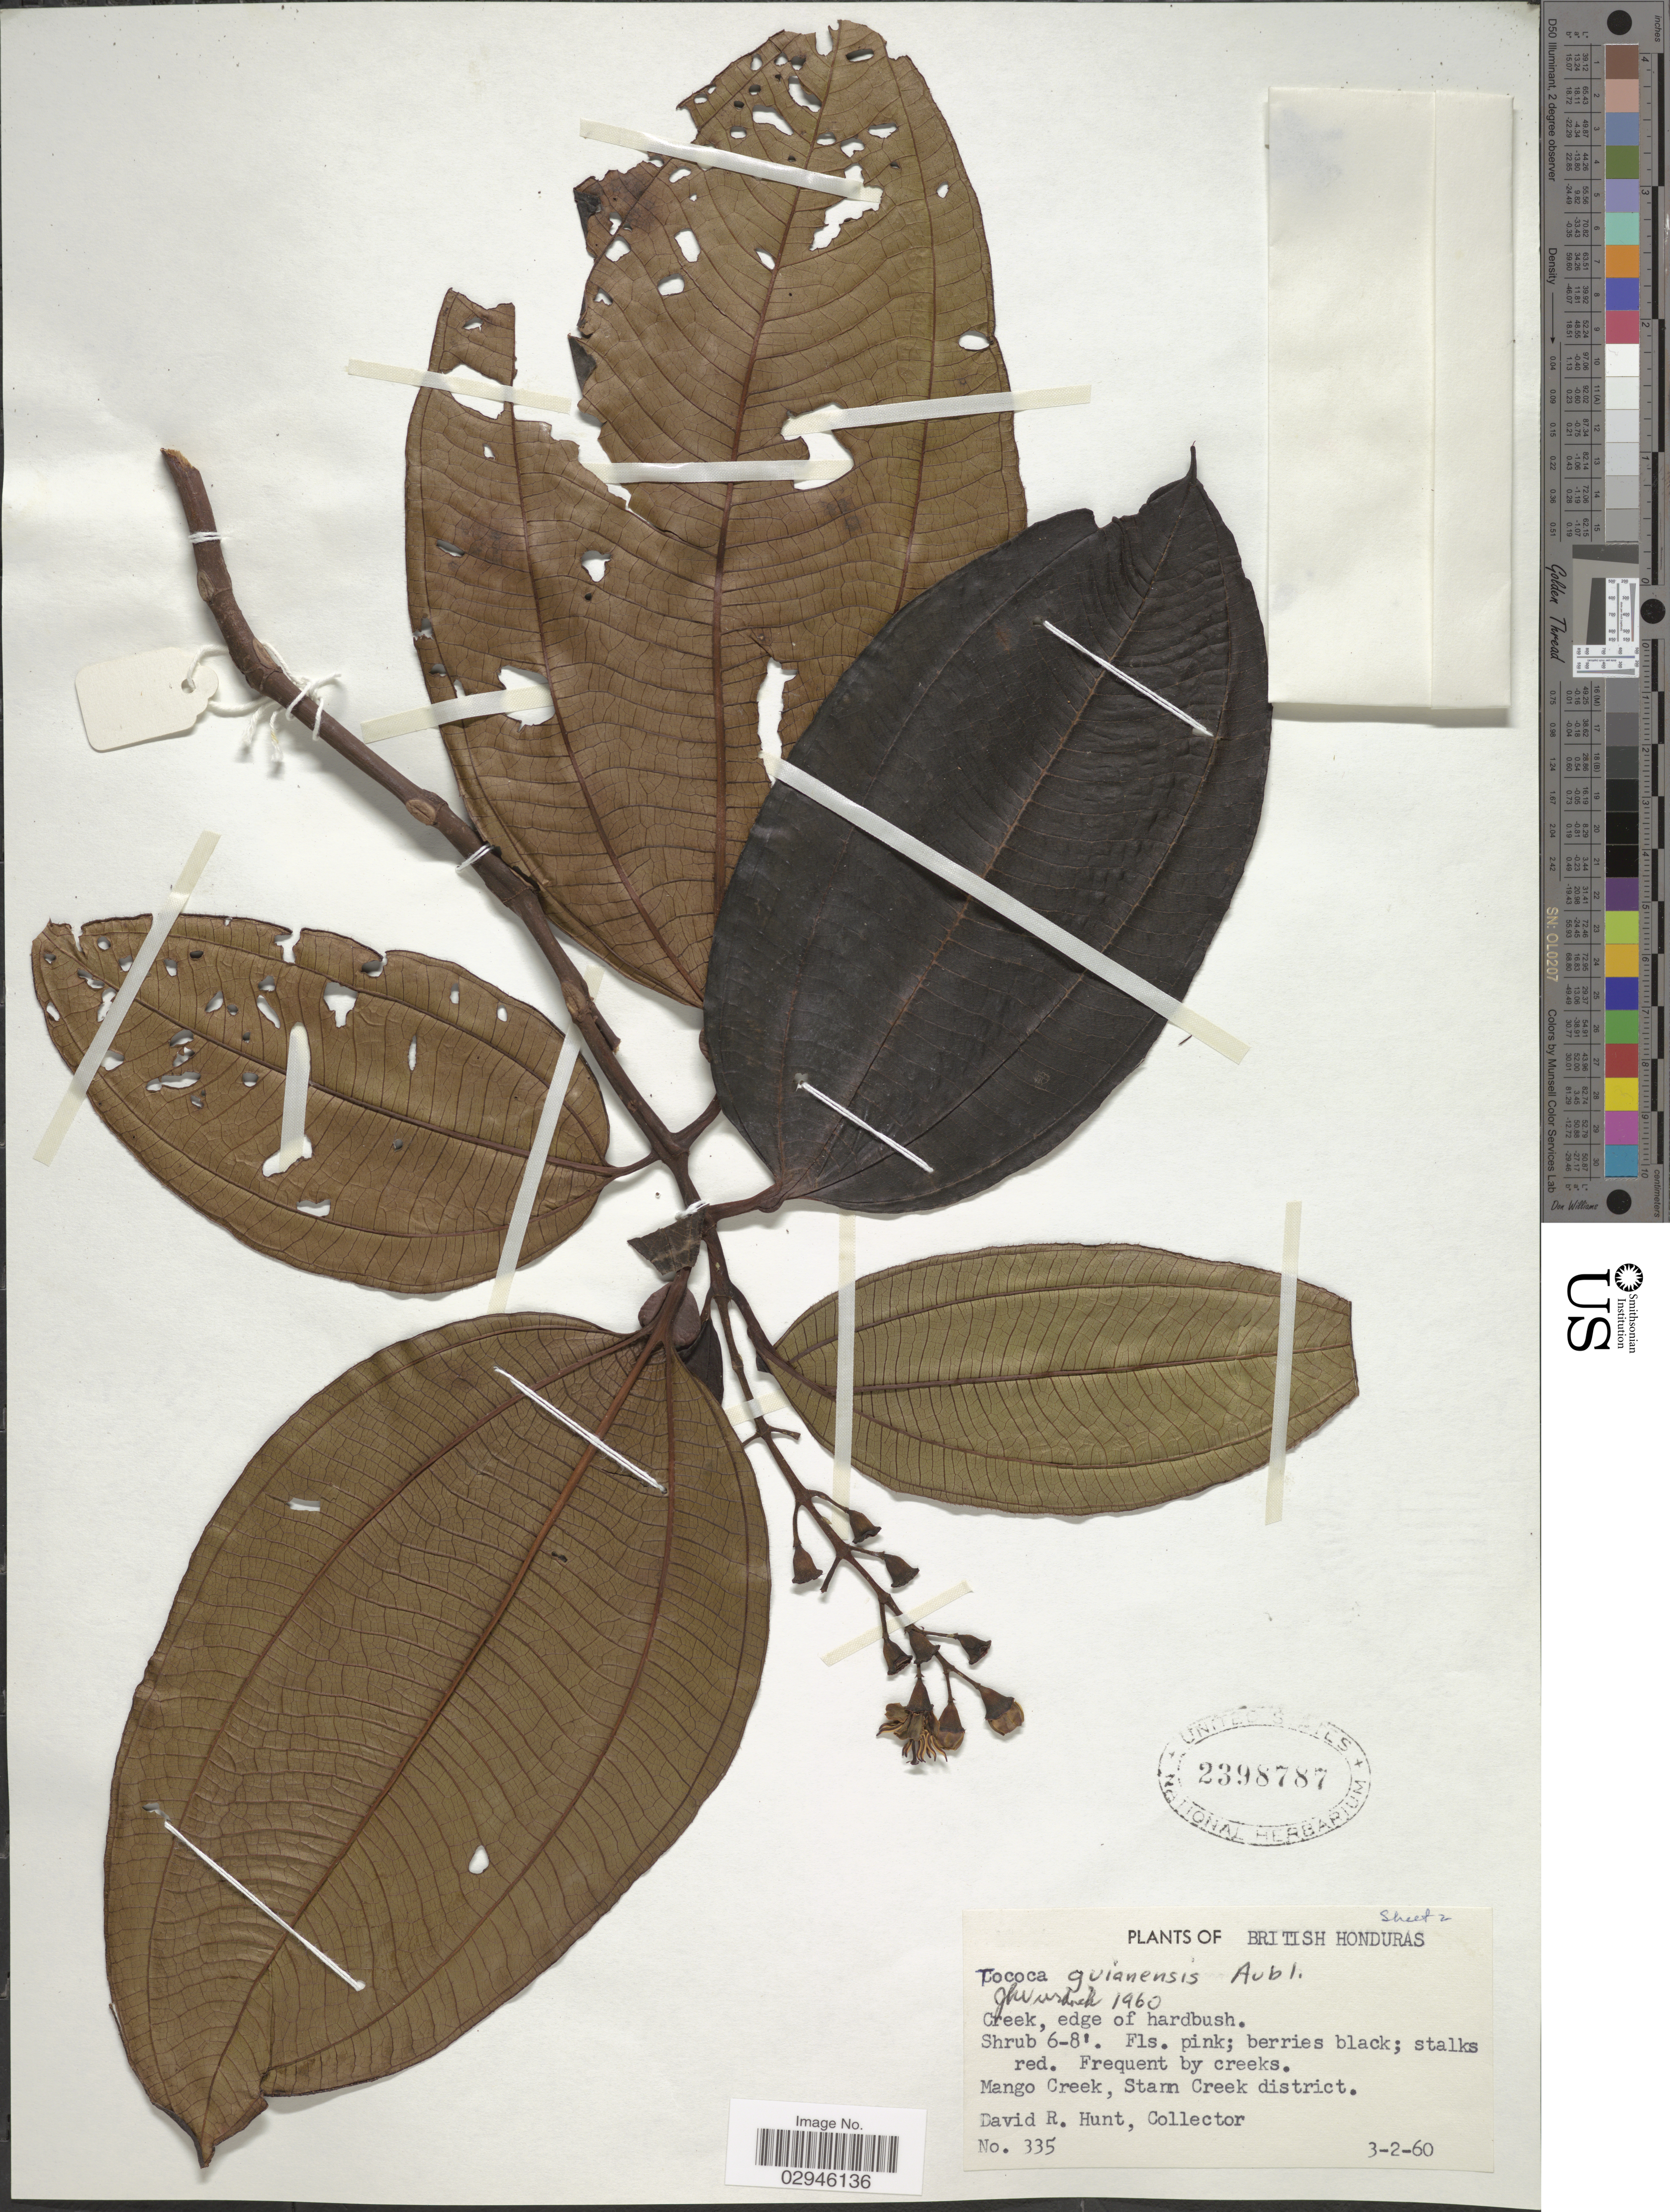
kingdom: Plantae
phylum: Tracheophyta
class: Magnoliopsida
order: Myrtales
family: Melastomataceae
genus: Tococa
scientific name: Tococa guianensis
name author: Aubl.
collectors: D. R. Hunt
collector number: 335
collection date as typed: Transcribed d/m/y: 3/2/60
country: Belize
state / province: Stann Creek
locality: British Honduras. Mango Creek, Stann Creek district.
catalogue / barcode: US 2398787